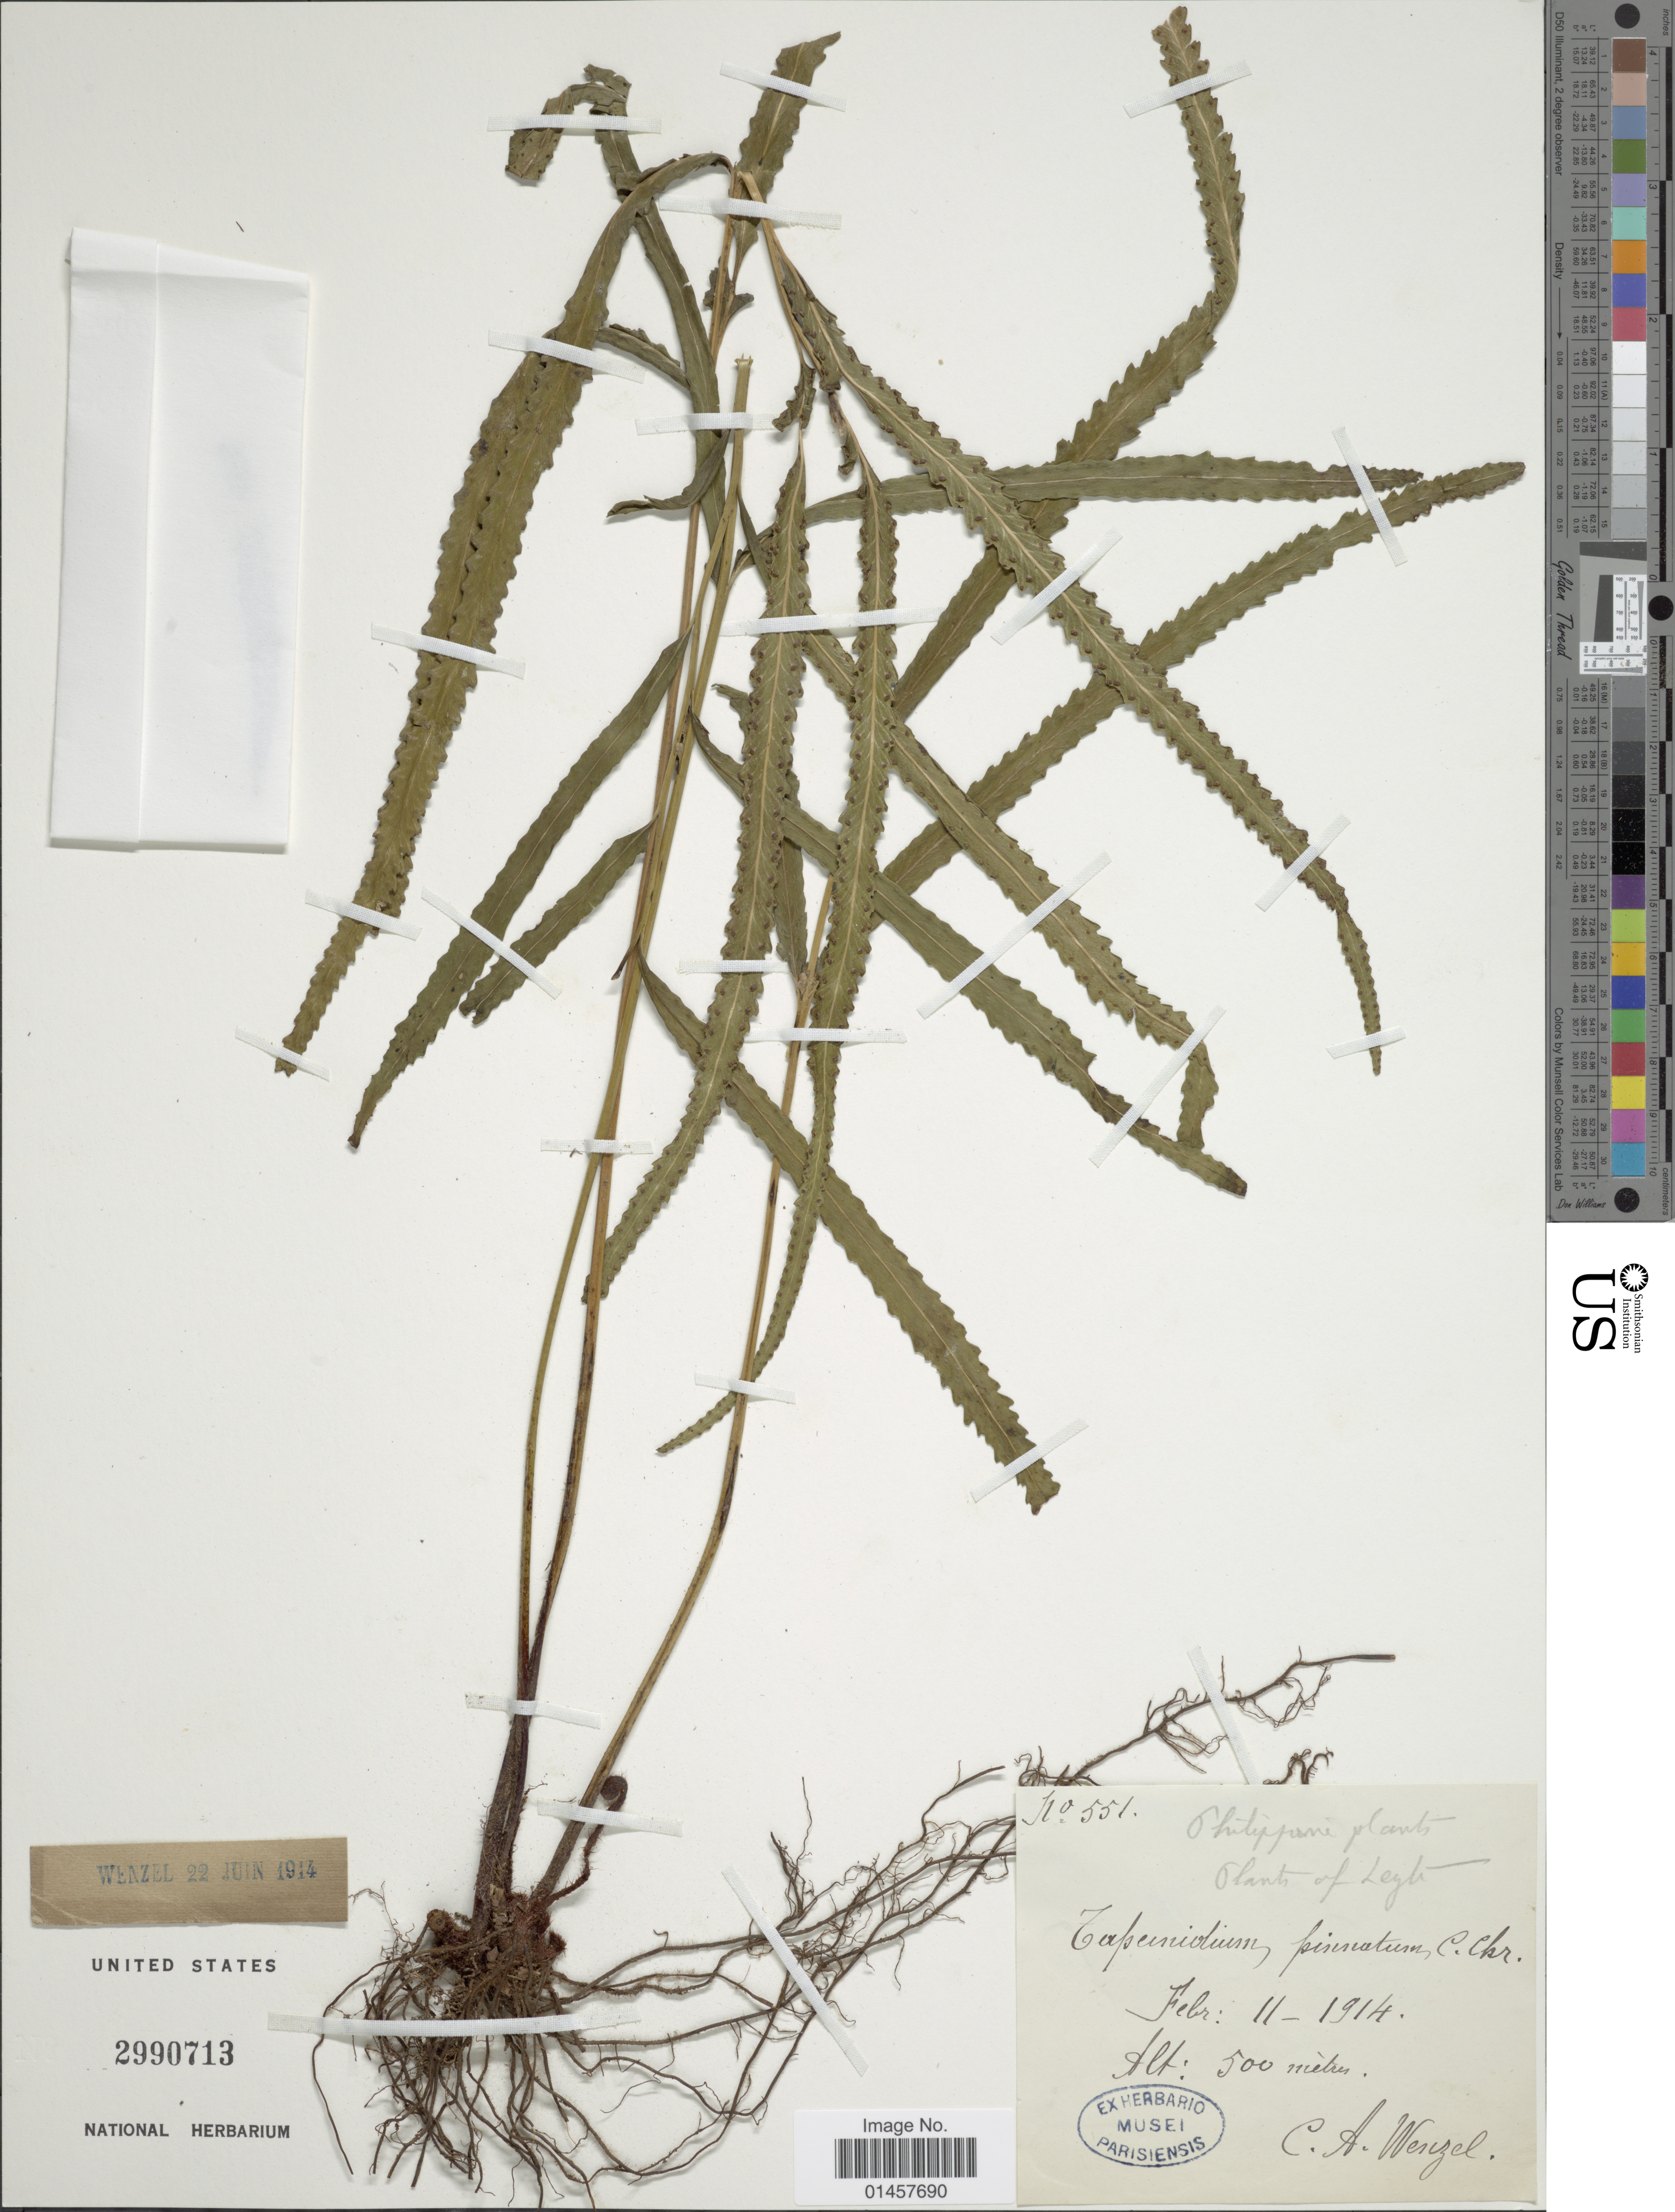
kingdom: Plantae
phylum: Tracheophyta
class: Polypodiopsida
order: Polypodiales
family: Lindsaeaceae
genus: Tapeinidium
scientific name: Tapeinidium pinnatum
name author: (Cav.) C. Chr.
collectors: C. Wenzel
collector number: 551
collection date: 1914-02-11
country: Philippines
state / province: Eastern Visayas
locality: Leyte,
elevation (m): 500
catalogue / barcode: US 2990713